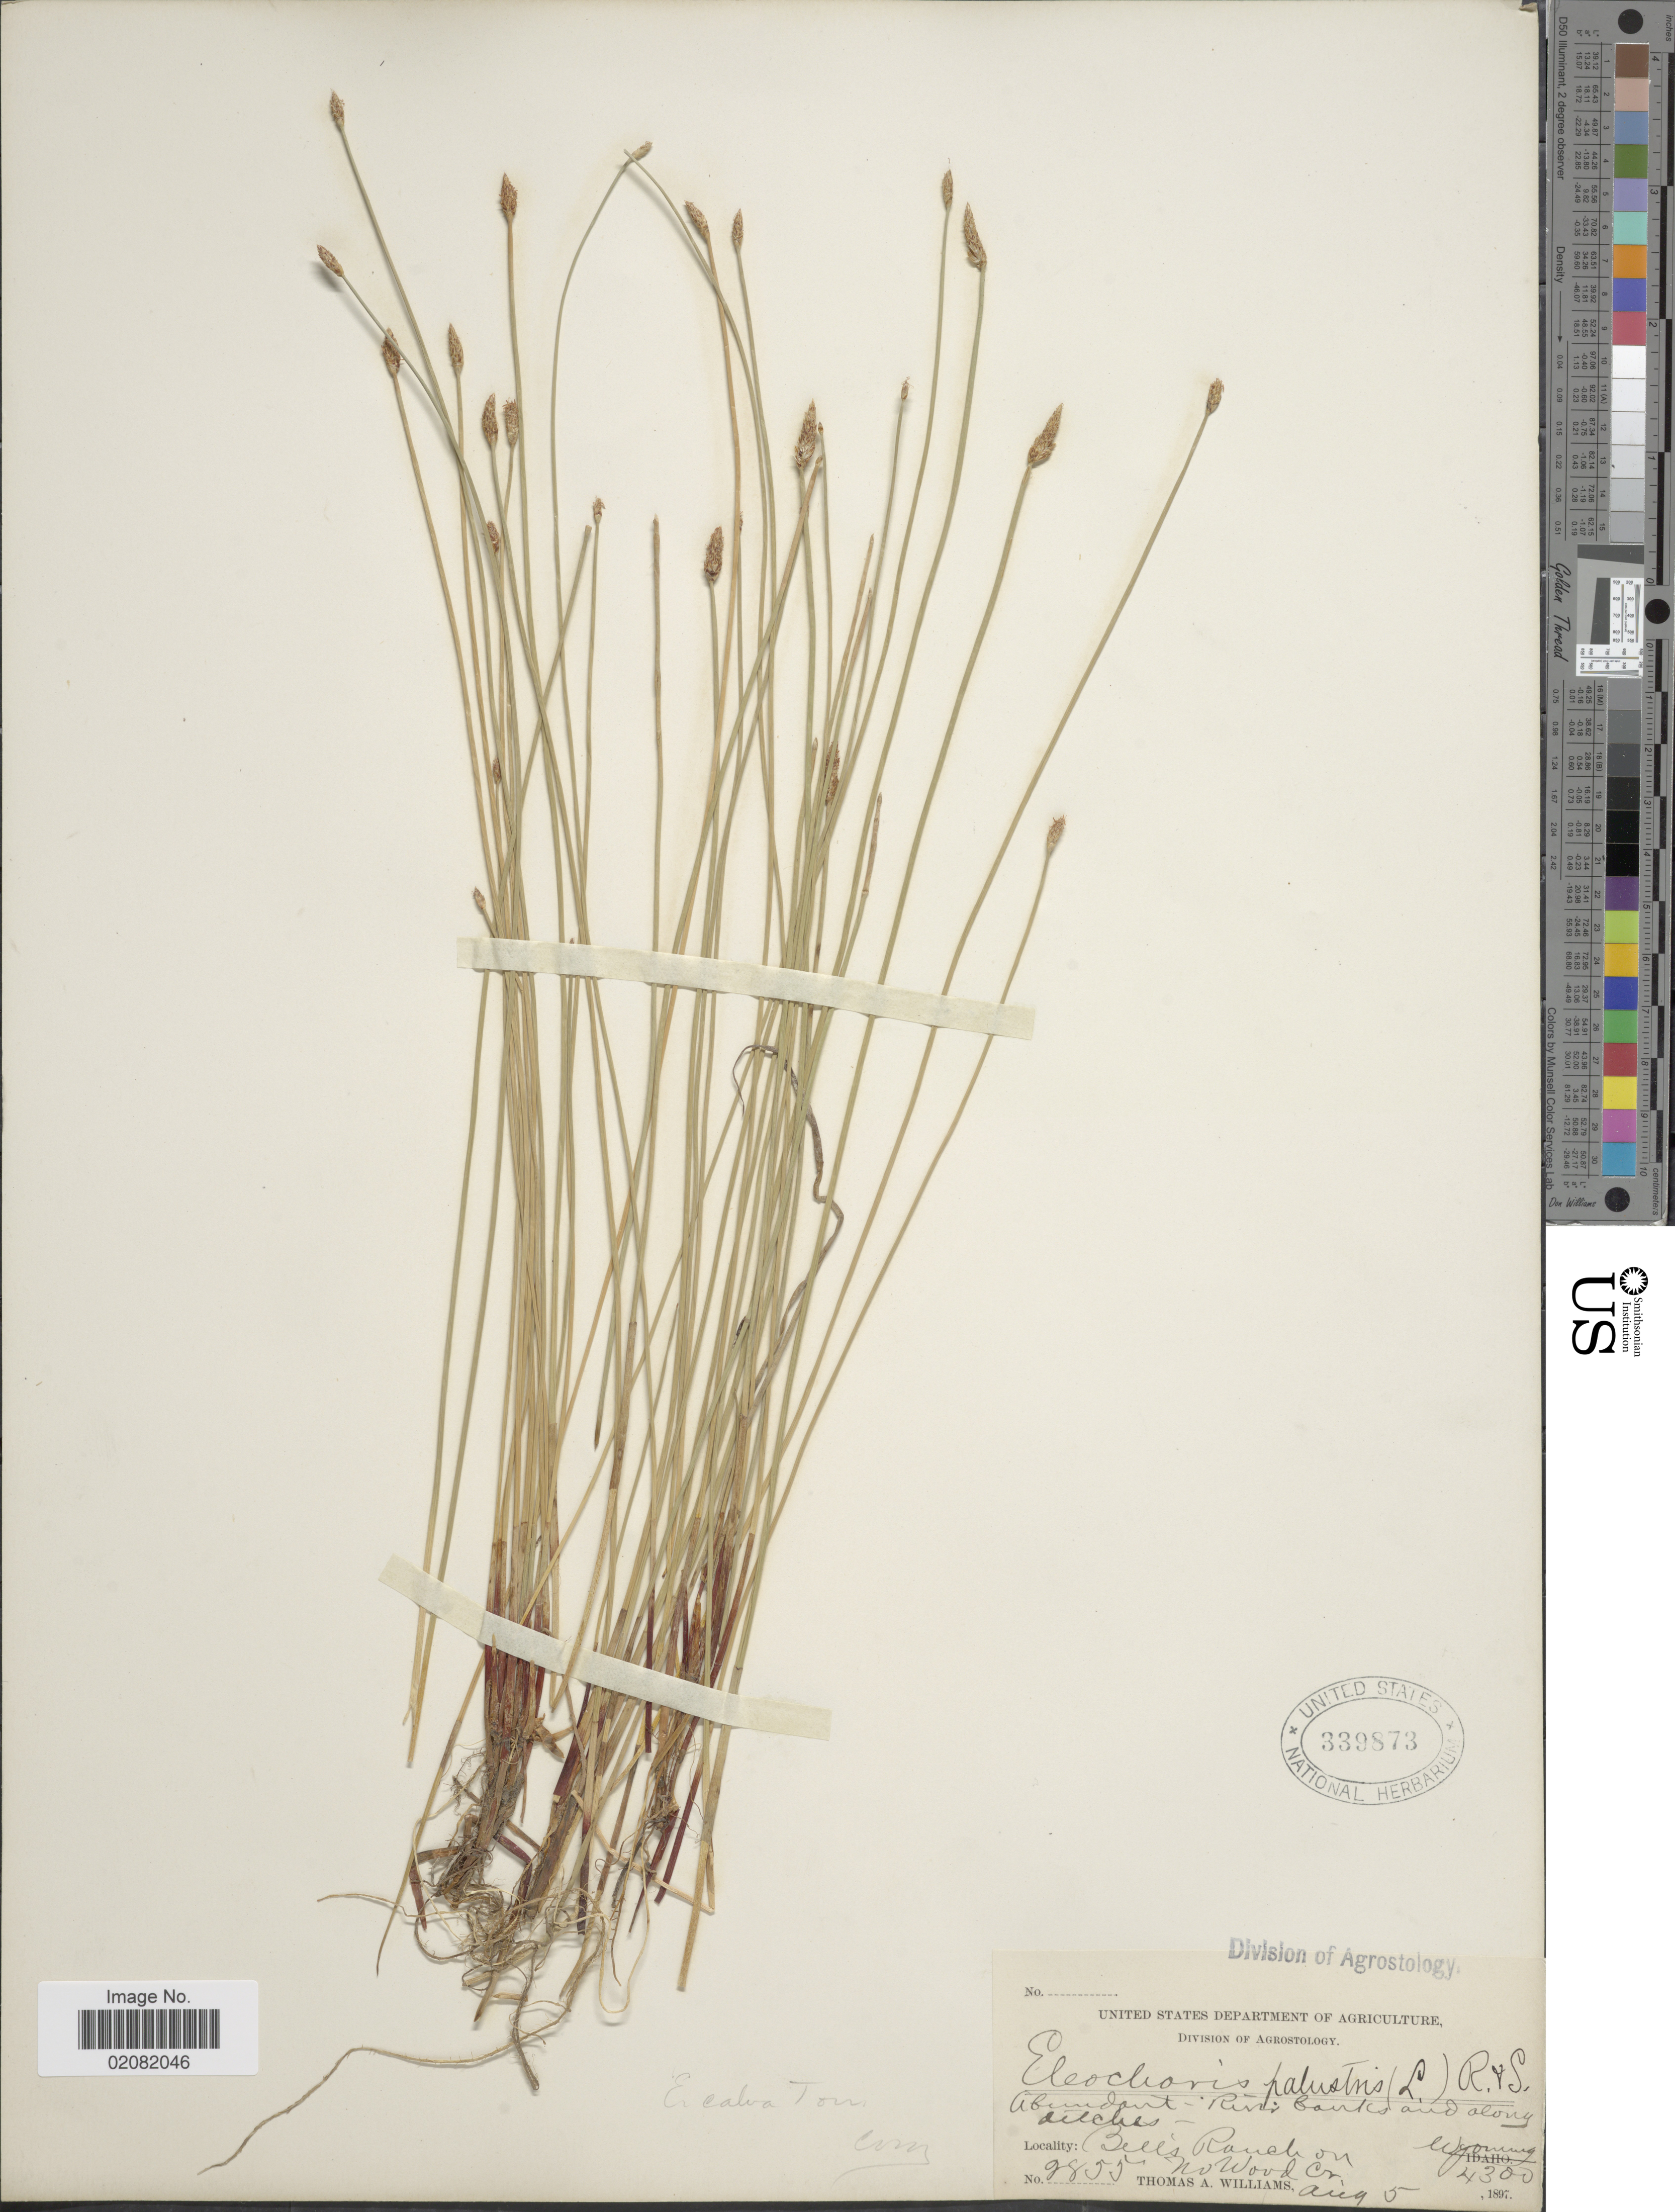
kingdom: Plantae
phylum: Tracheophyta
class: Liliopsida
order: Poales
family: Cyperaceae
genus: Eleocharis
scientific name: Eleocharis erythropoda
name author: Steud.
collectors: T. A. Williams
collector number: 2855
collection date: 1897-08-05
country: United States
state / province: Wyoming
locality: River banks and along ditches, Bell's Ranch on No Wood Cr.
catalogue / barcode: US 339873